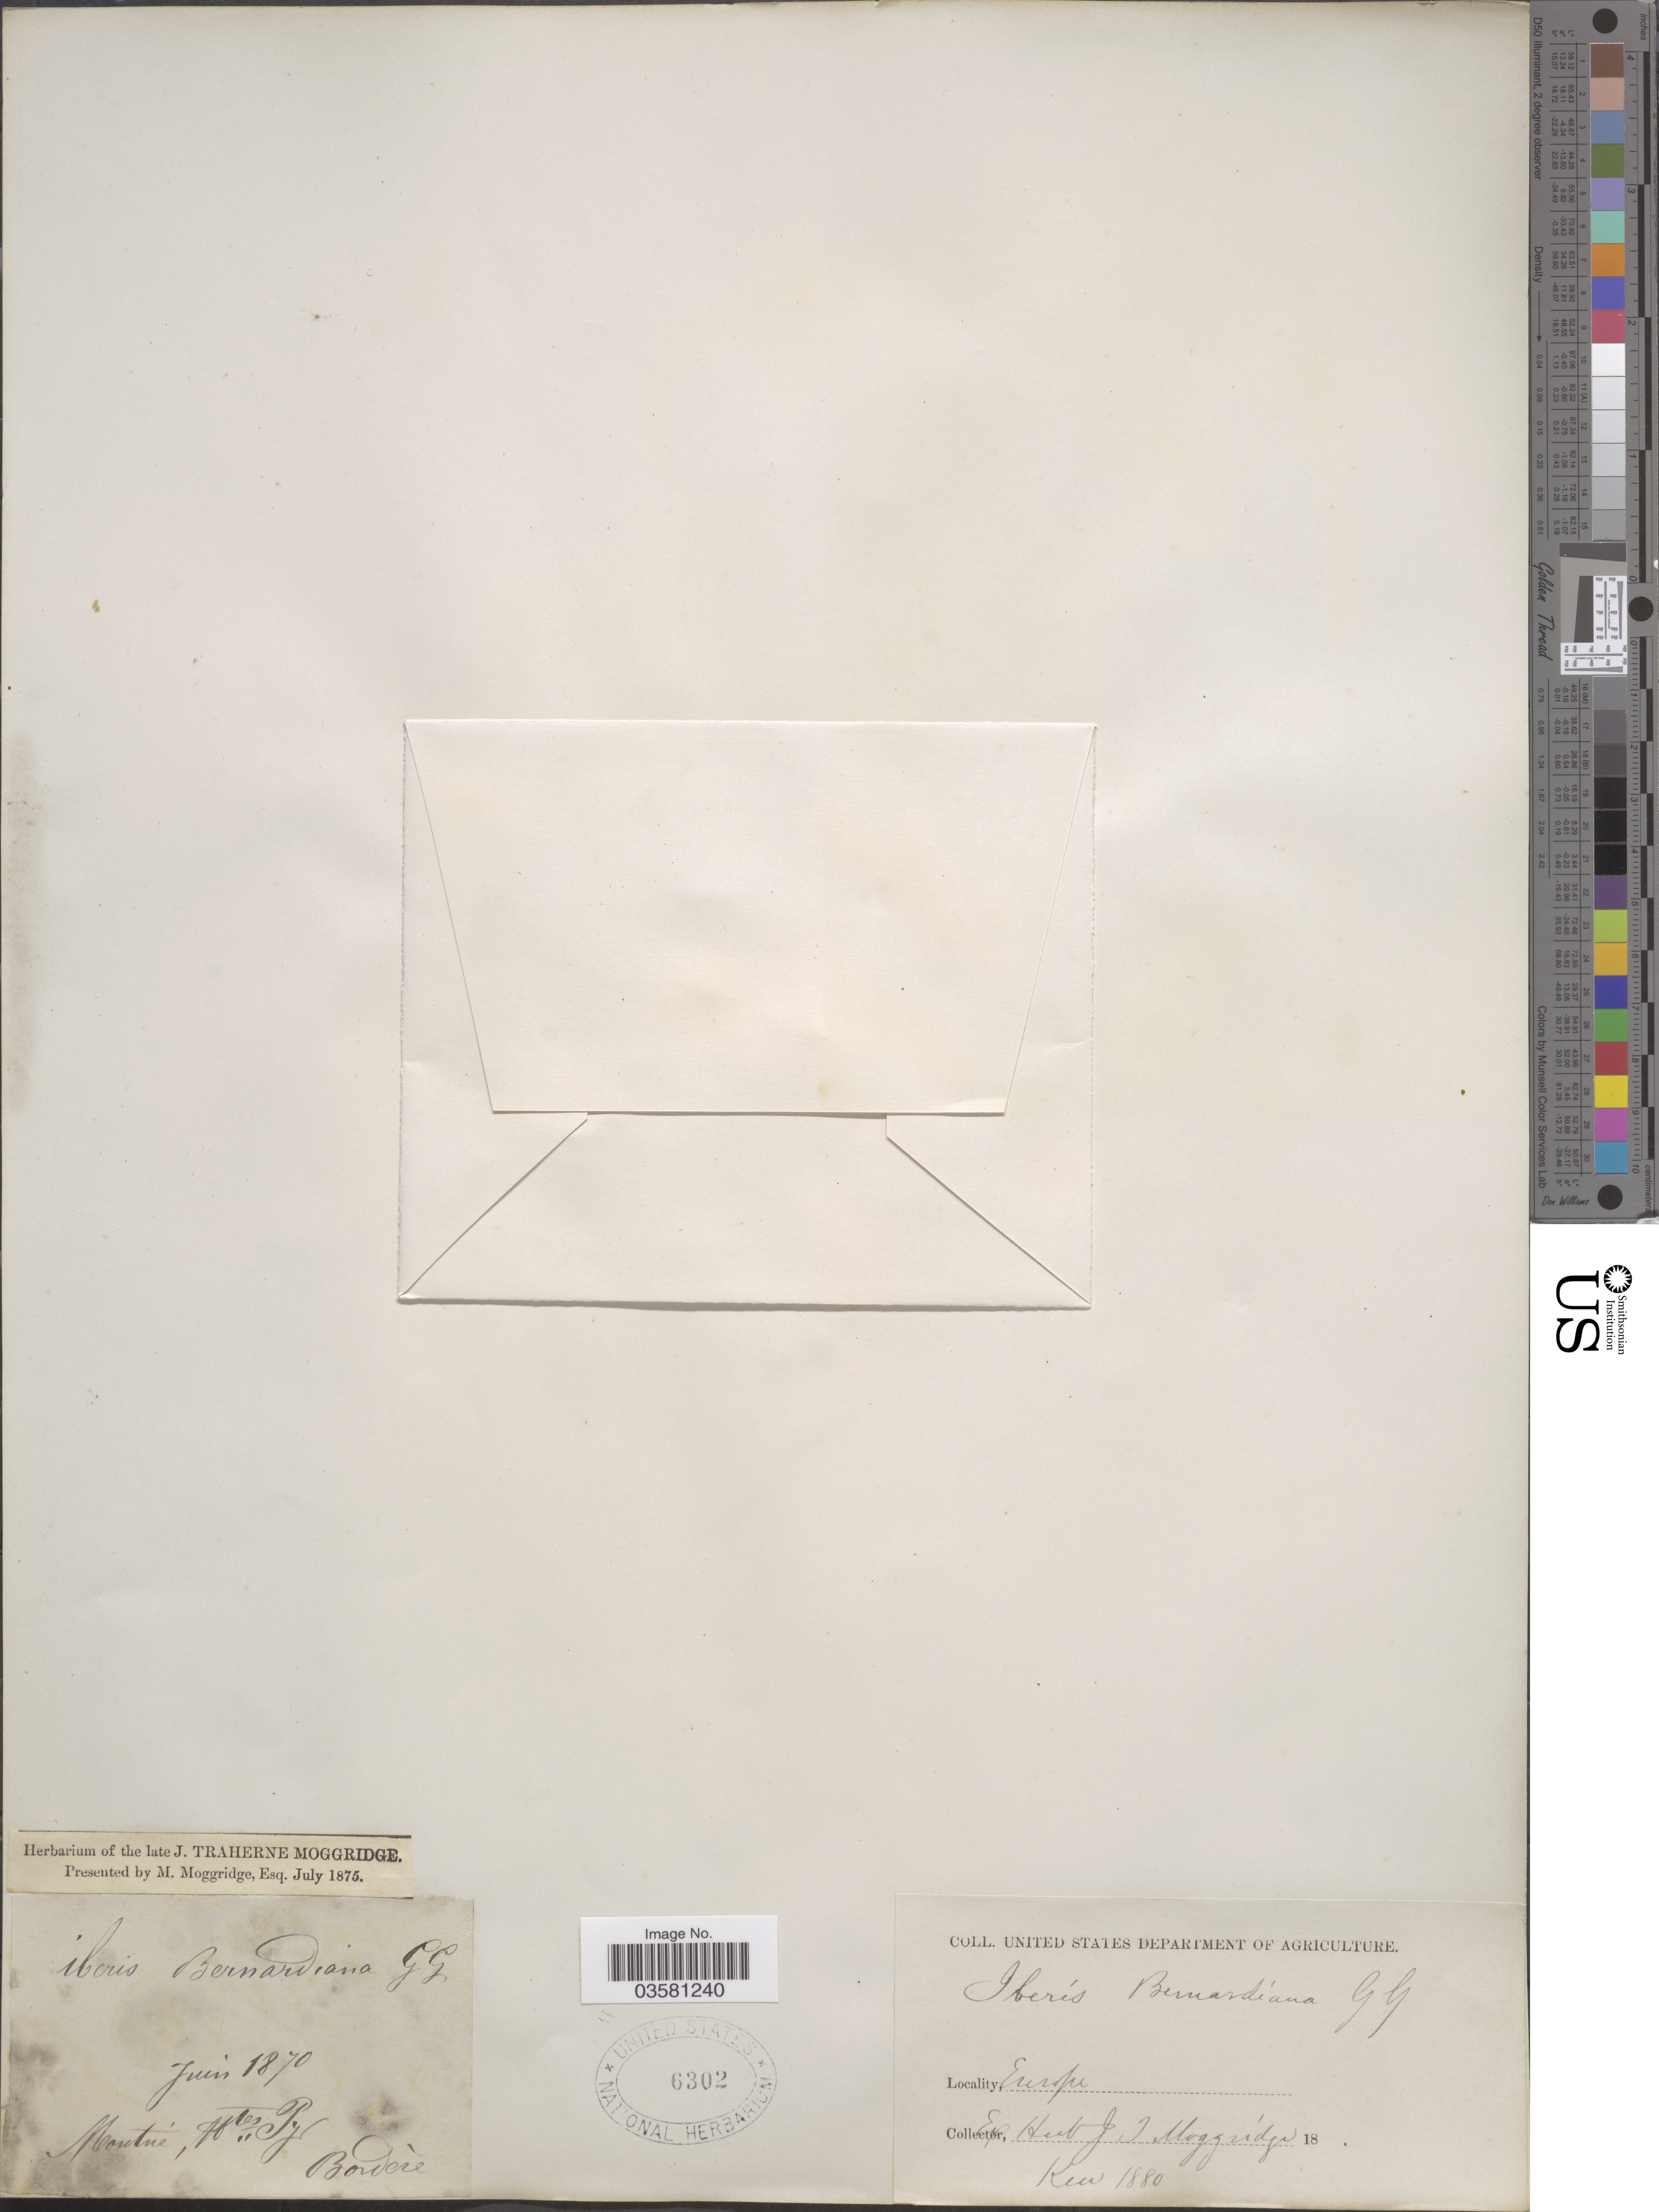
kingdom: Plantae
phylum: Tracheophyta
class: Magnoliopsida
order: Brassicales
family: Brassicaceae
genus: Iberis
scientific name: Iberis bernardiana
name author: Godr. & Gren.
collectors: -. Bordère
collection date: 1870-06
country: France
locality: Montue, Htes Pyr. Europe.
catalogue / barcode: US 6302